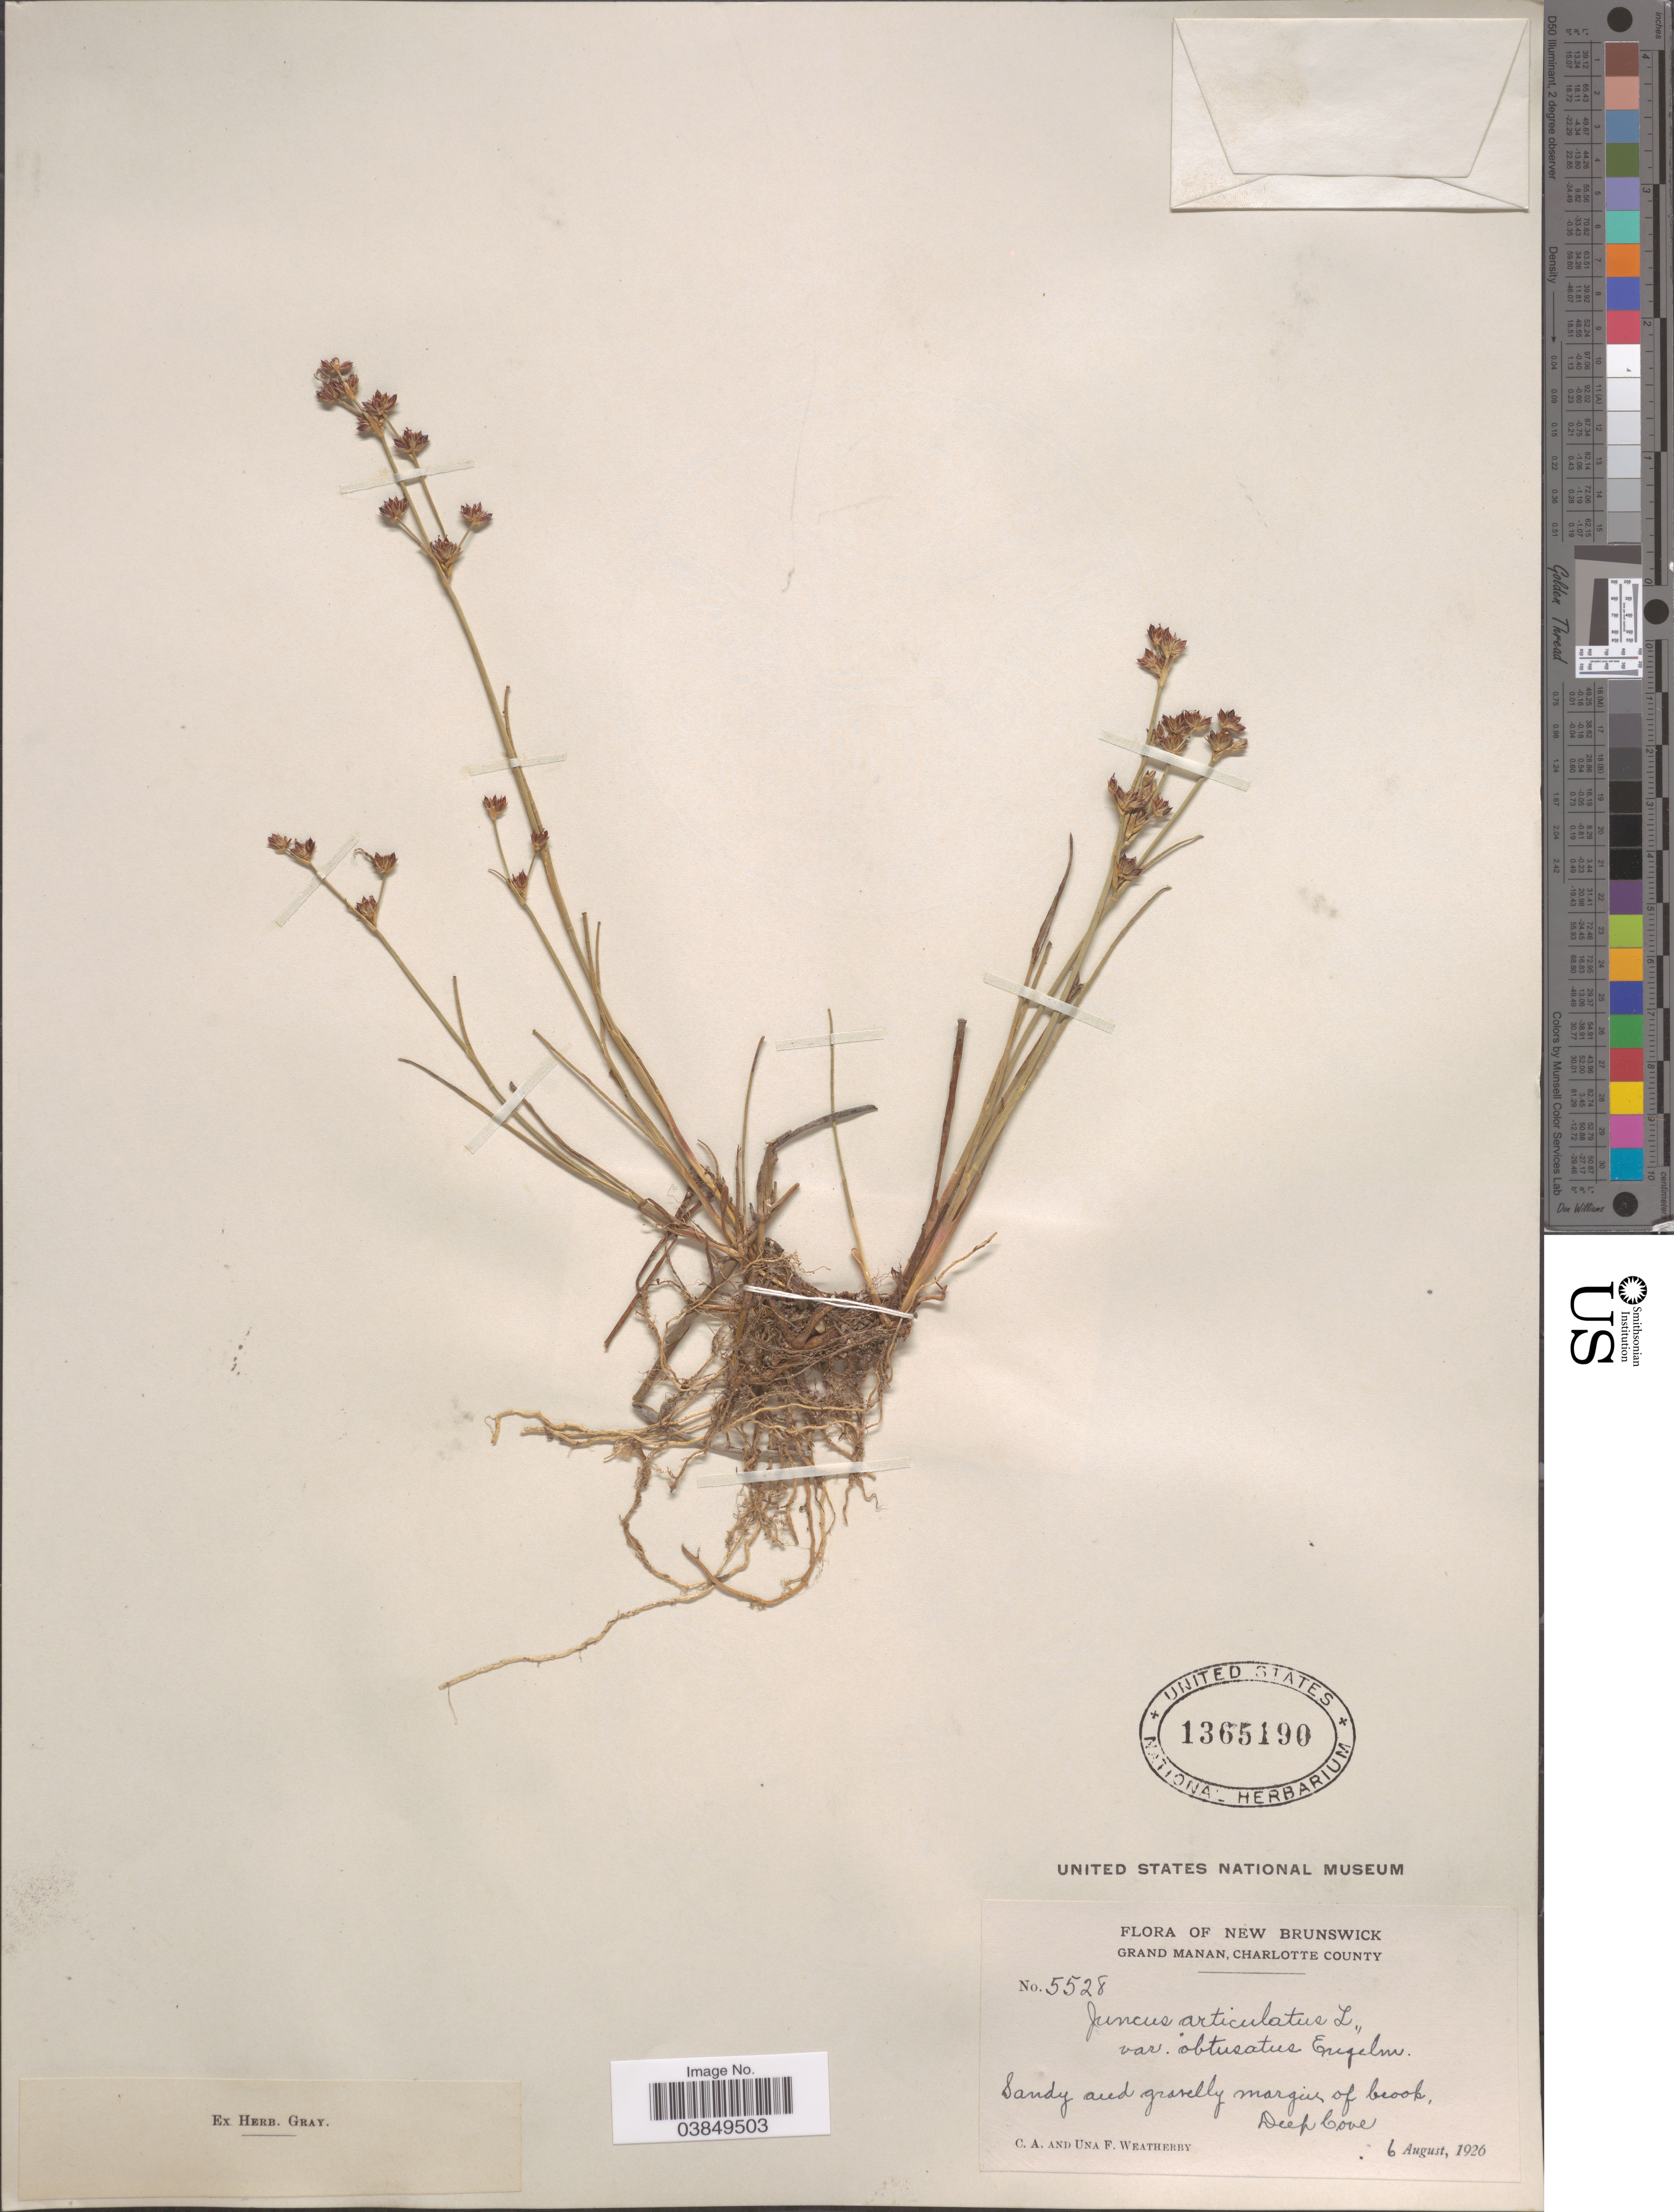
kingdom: Plantae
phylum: Tracheophyta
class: Liliopsida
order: Poales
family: Juncaceae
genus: Juncus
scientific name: Juncus articulatus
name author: L.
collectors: C. A. Weatherby & U. Weatherby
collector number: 5528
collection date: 1926-08-06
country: Canada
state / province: New Brunswick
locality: Grand Manan, Charlotte County. Deep Cove.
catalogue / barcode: US 1365190